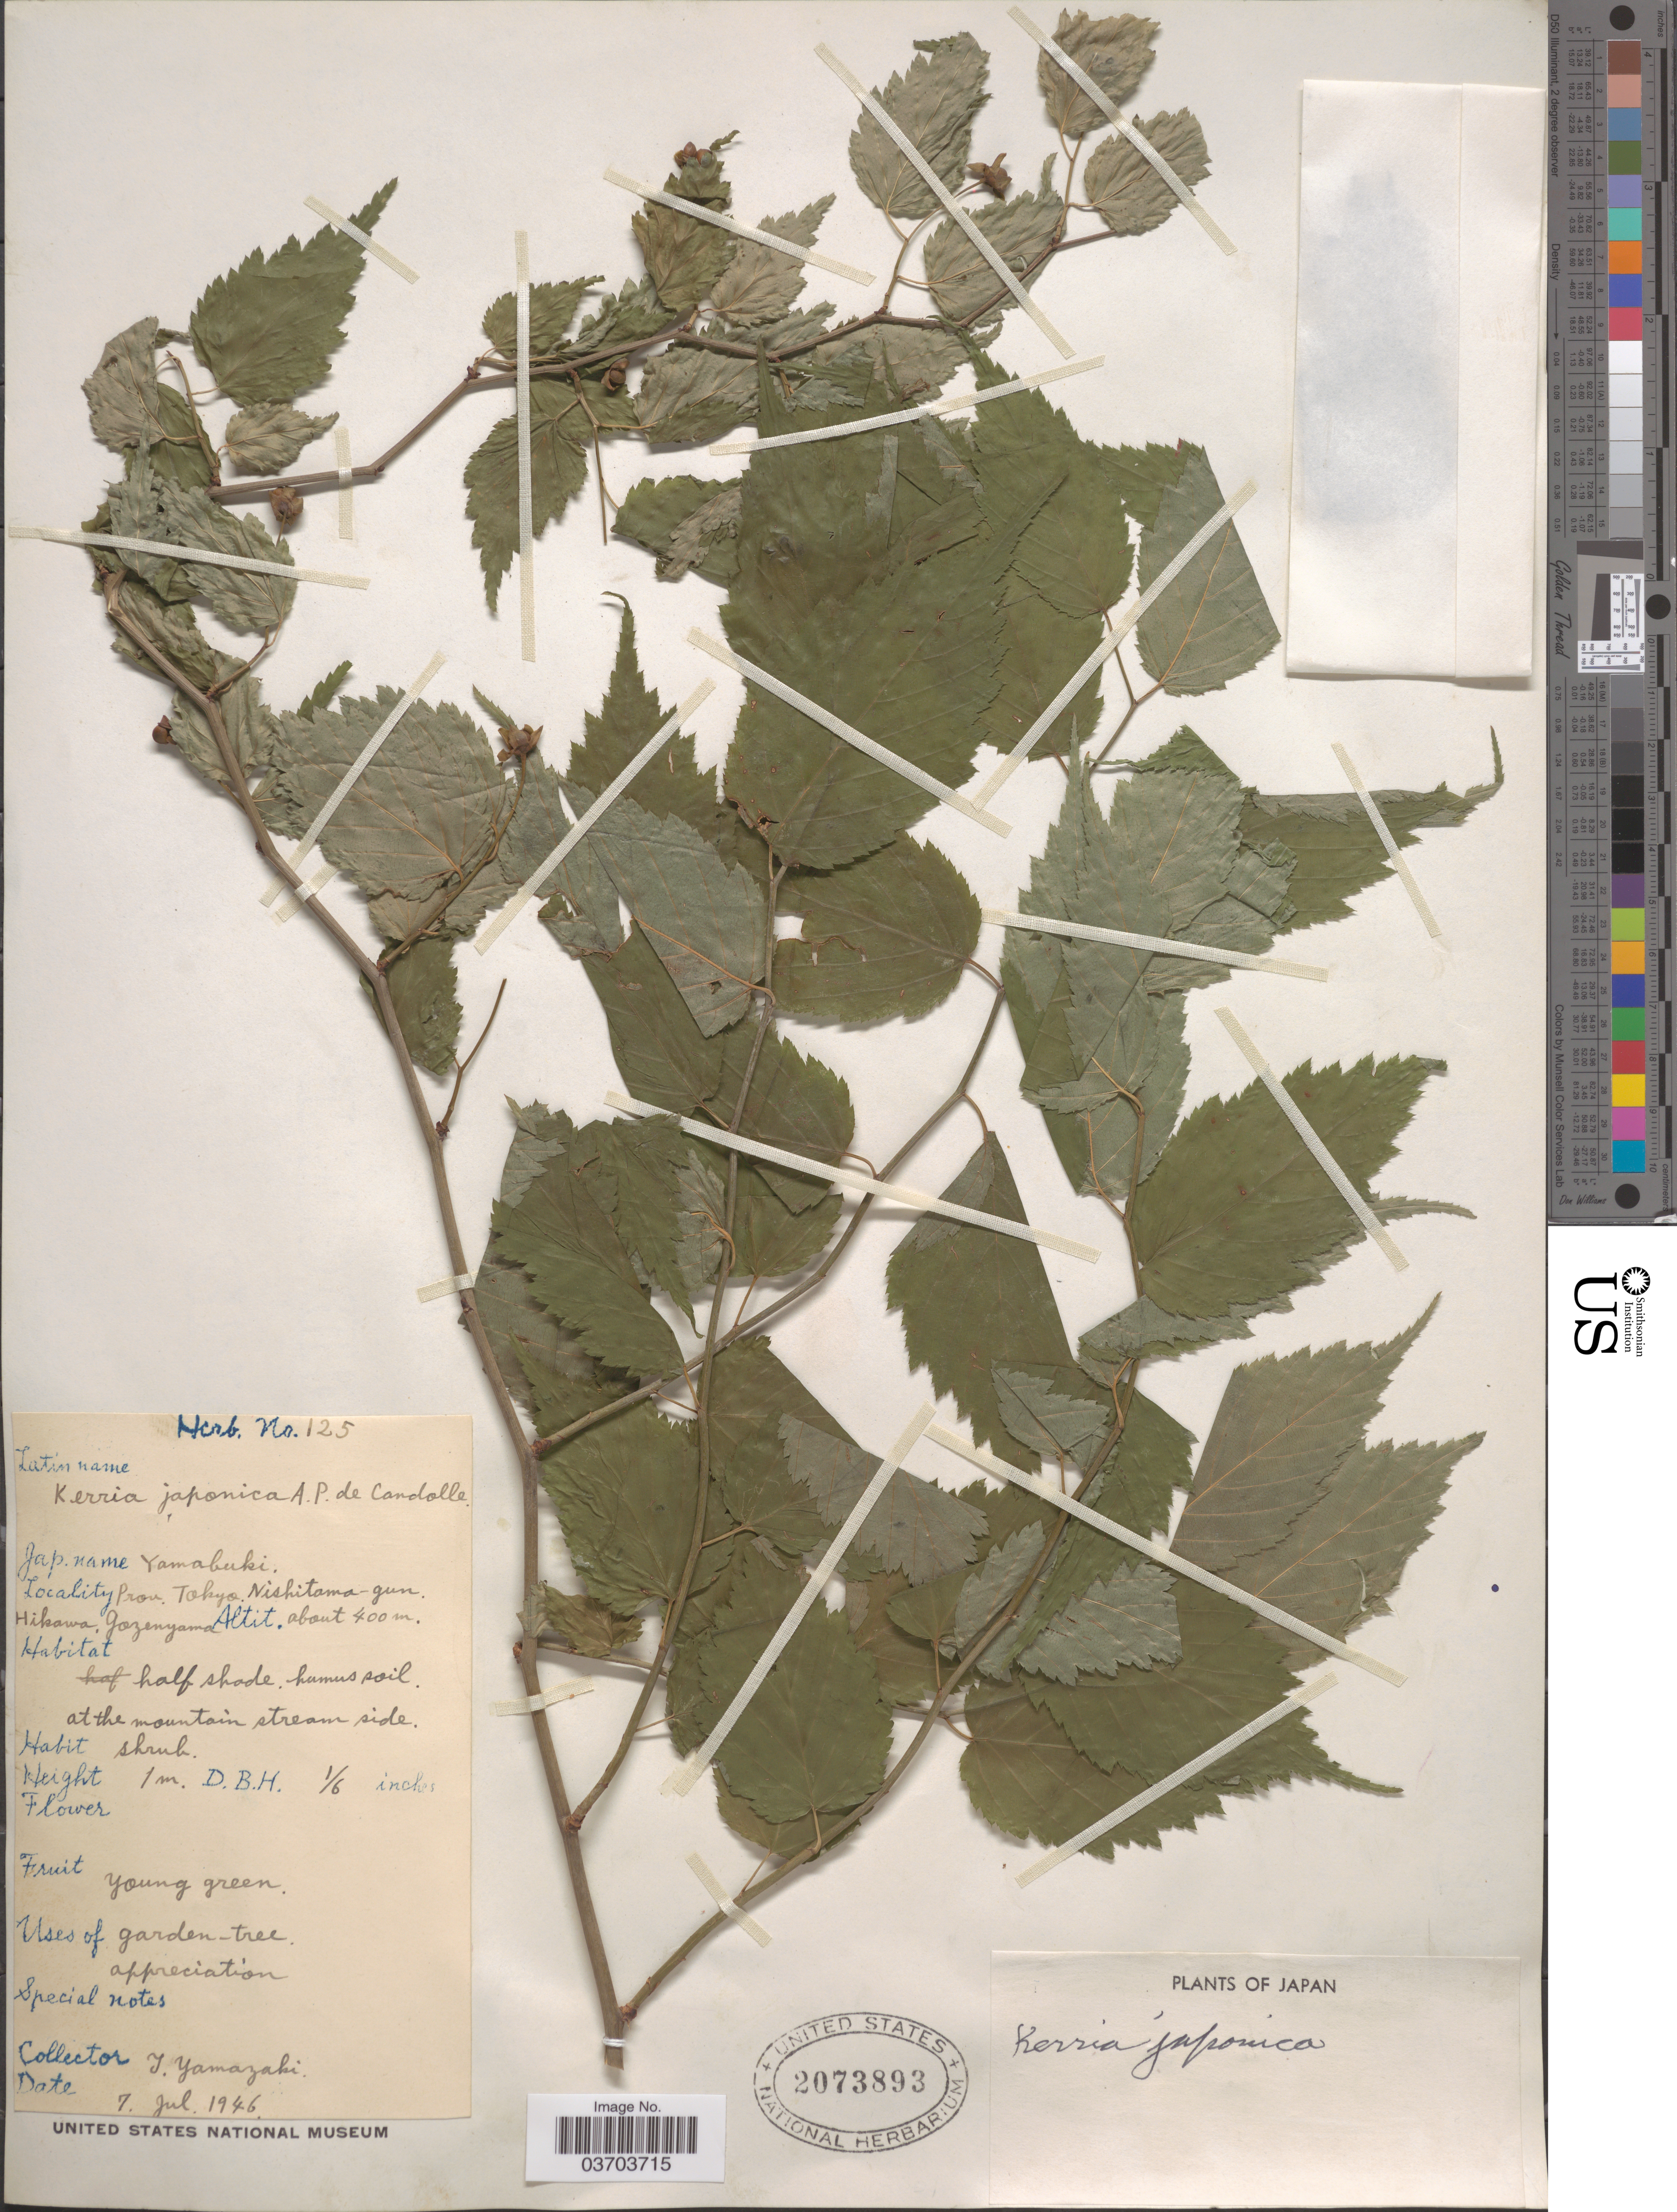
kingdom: Plantae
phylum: Tracheophyta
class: Magnoliopsida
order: Rosales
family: Rosaceae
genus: Kerria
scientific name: Kerria japonica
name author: (L.) DC.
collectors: T. Yamazaki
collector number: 125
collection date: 1946-07-07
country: Japan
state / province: Tokyo, Federal City of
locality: Nishitama-gun. Hikawa. Gozenyama.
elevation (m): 400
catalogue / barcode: US 2073893